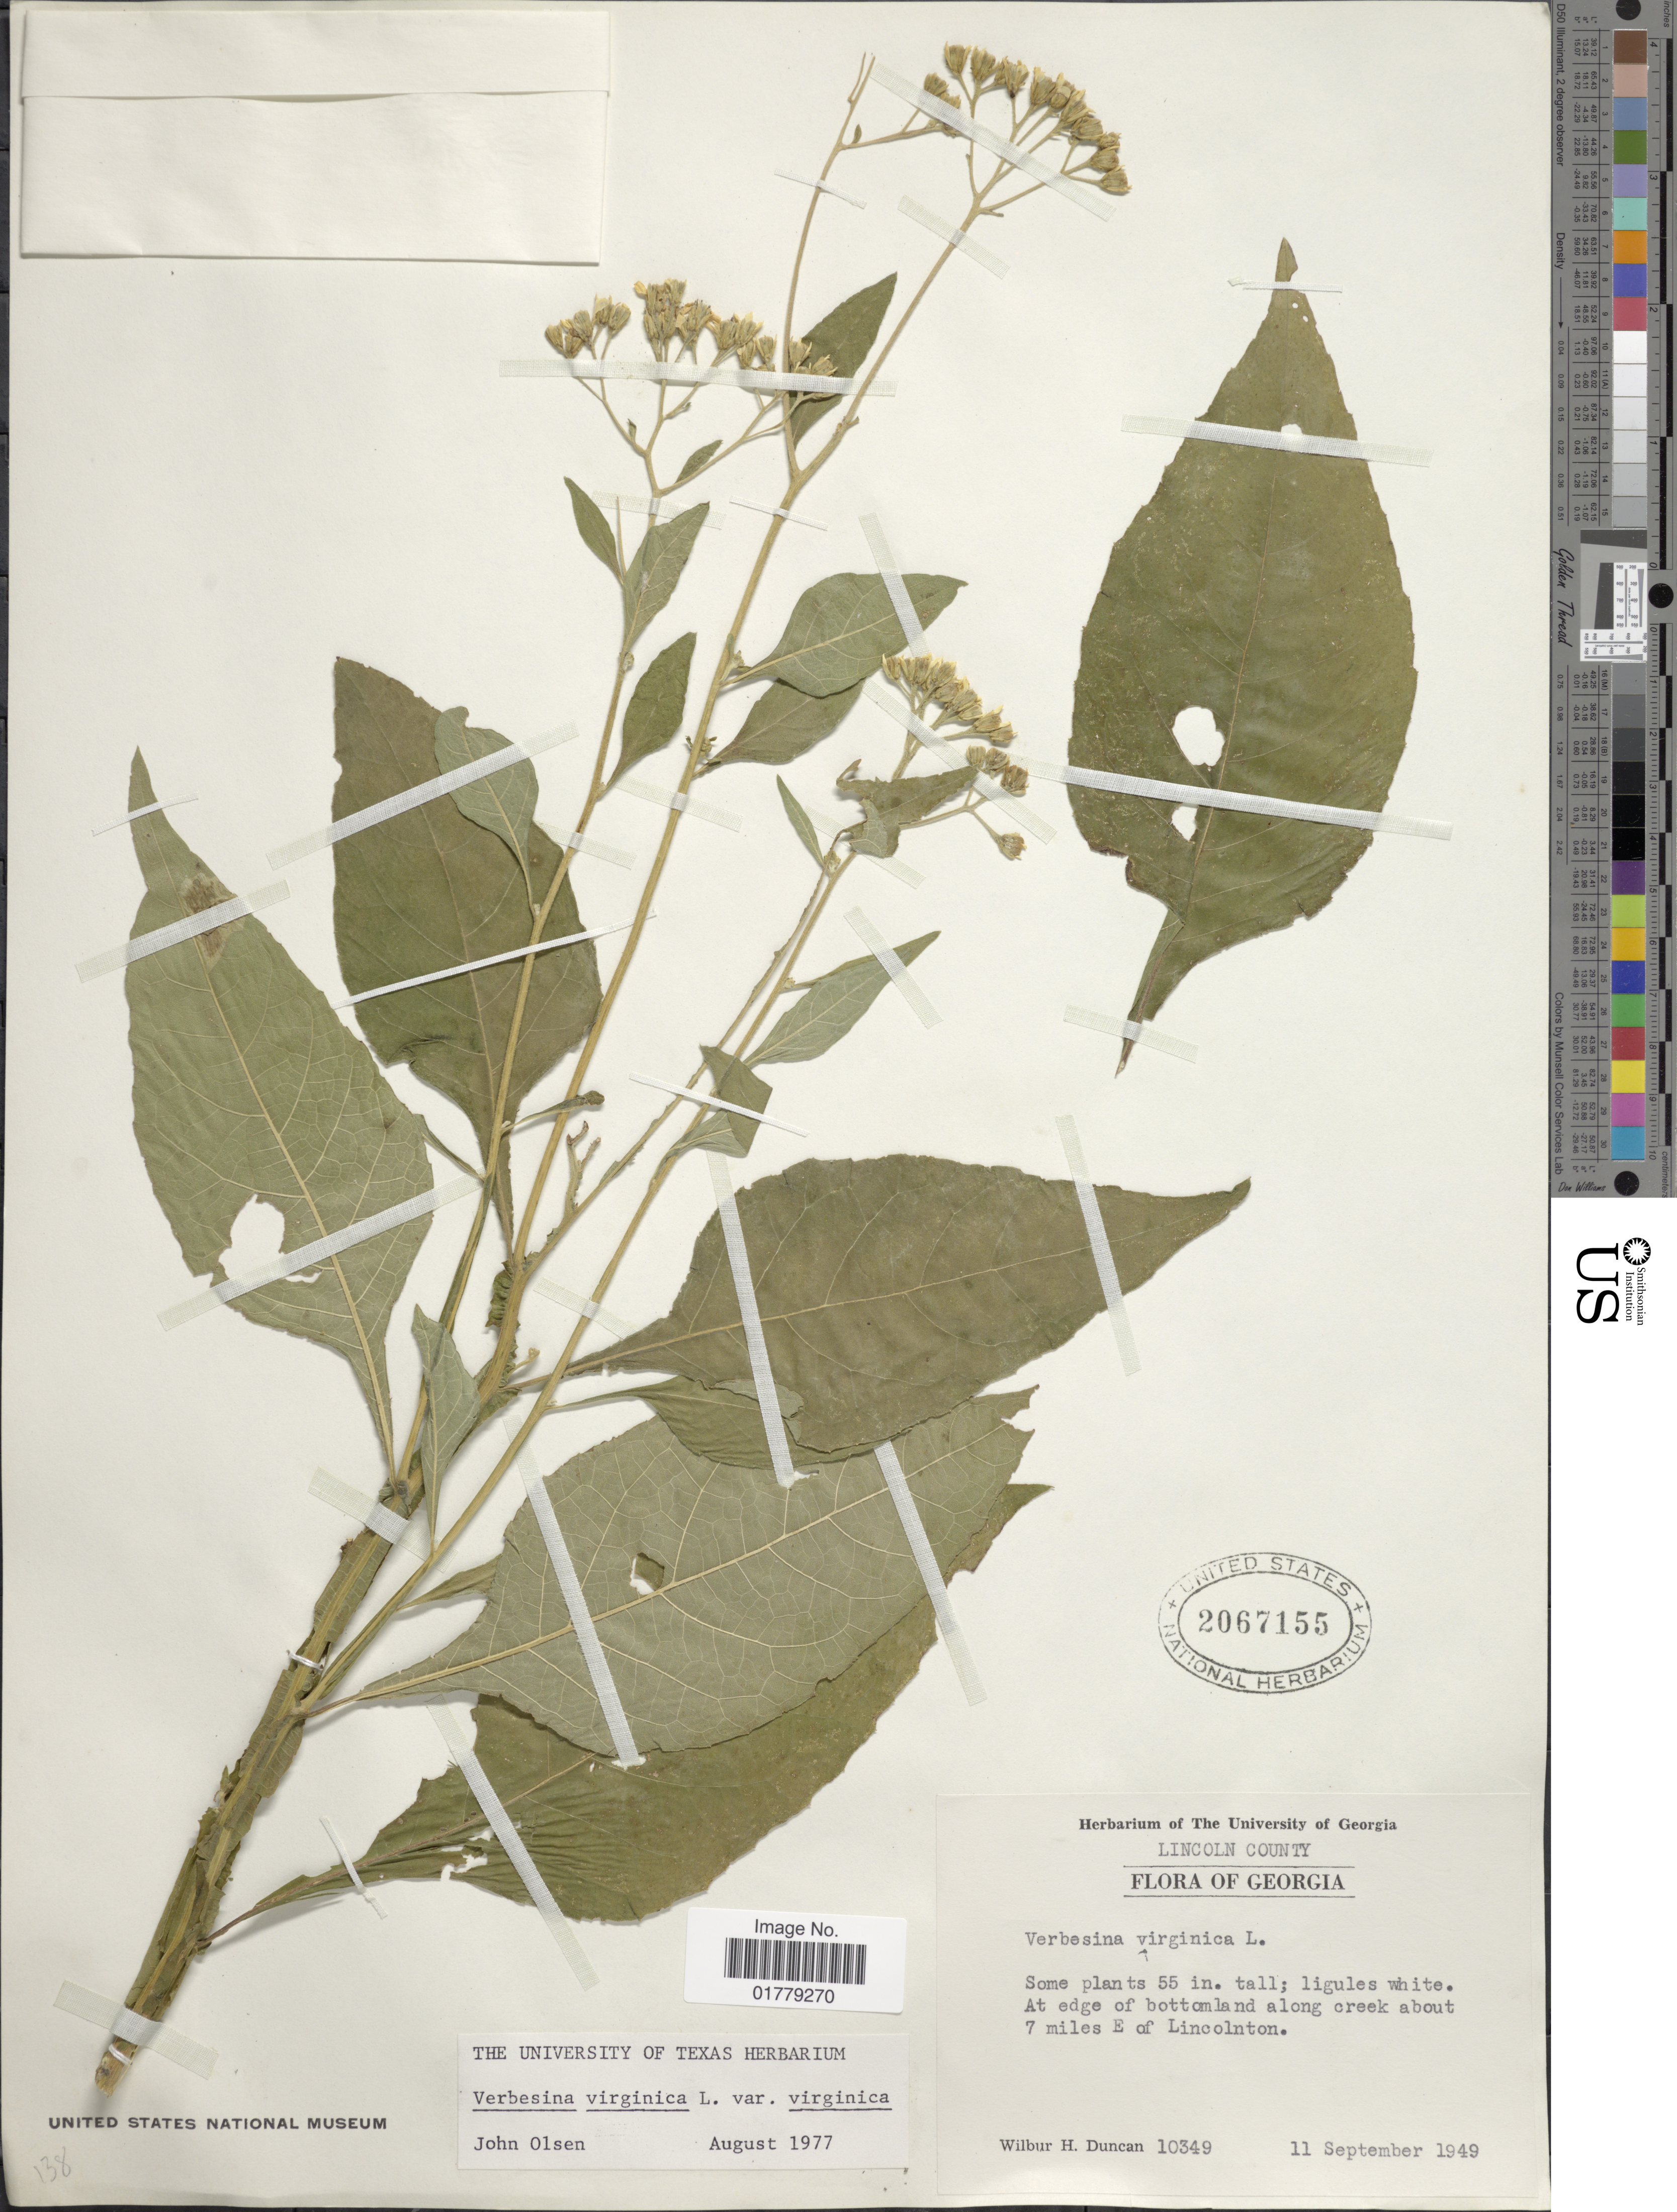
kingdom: Plantae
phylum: Tracheophyta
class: Magnoliopsida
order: Asterales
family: Asteraceae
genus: Verbesina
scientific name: Verbesina virginica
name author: L.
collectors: W. H. Duncan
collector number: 10349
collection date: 1949-09-11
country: United States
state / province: Georgia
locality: Lincoln County. Georgia. At edge of bottomland along creek about 7 miles E of Lincolnton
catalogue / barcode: US 2067155